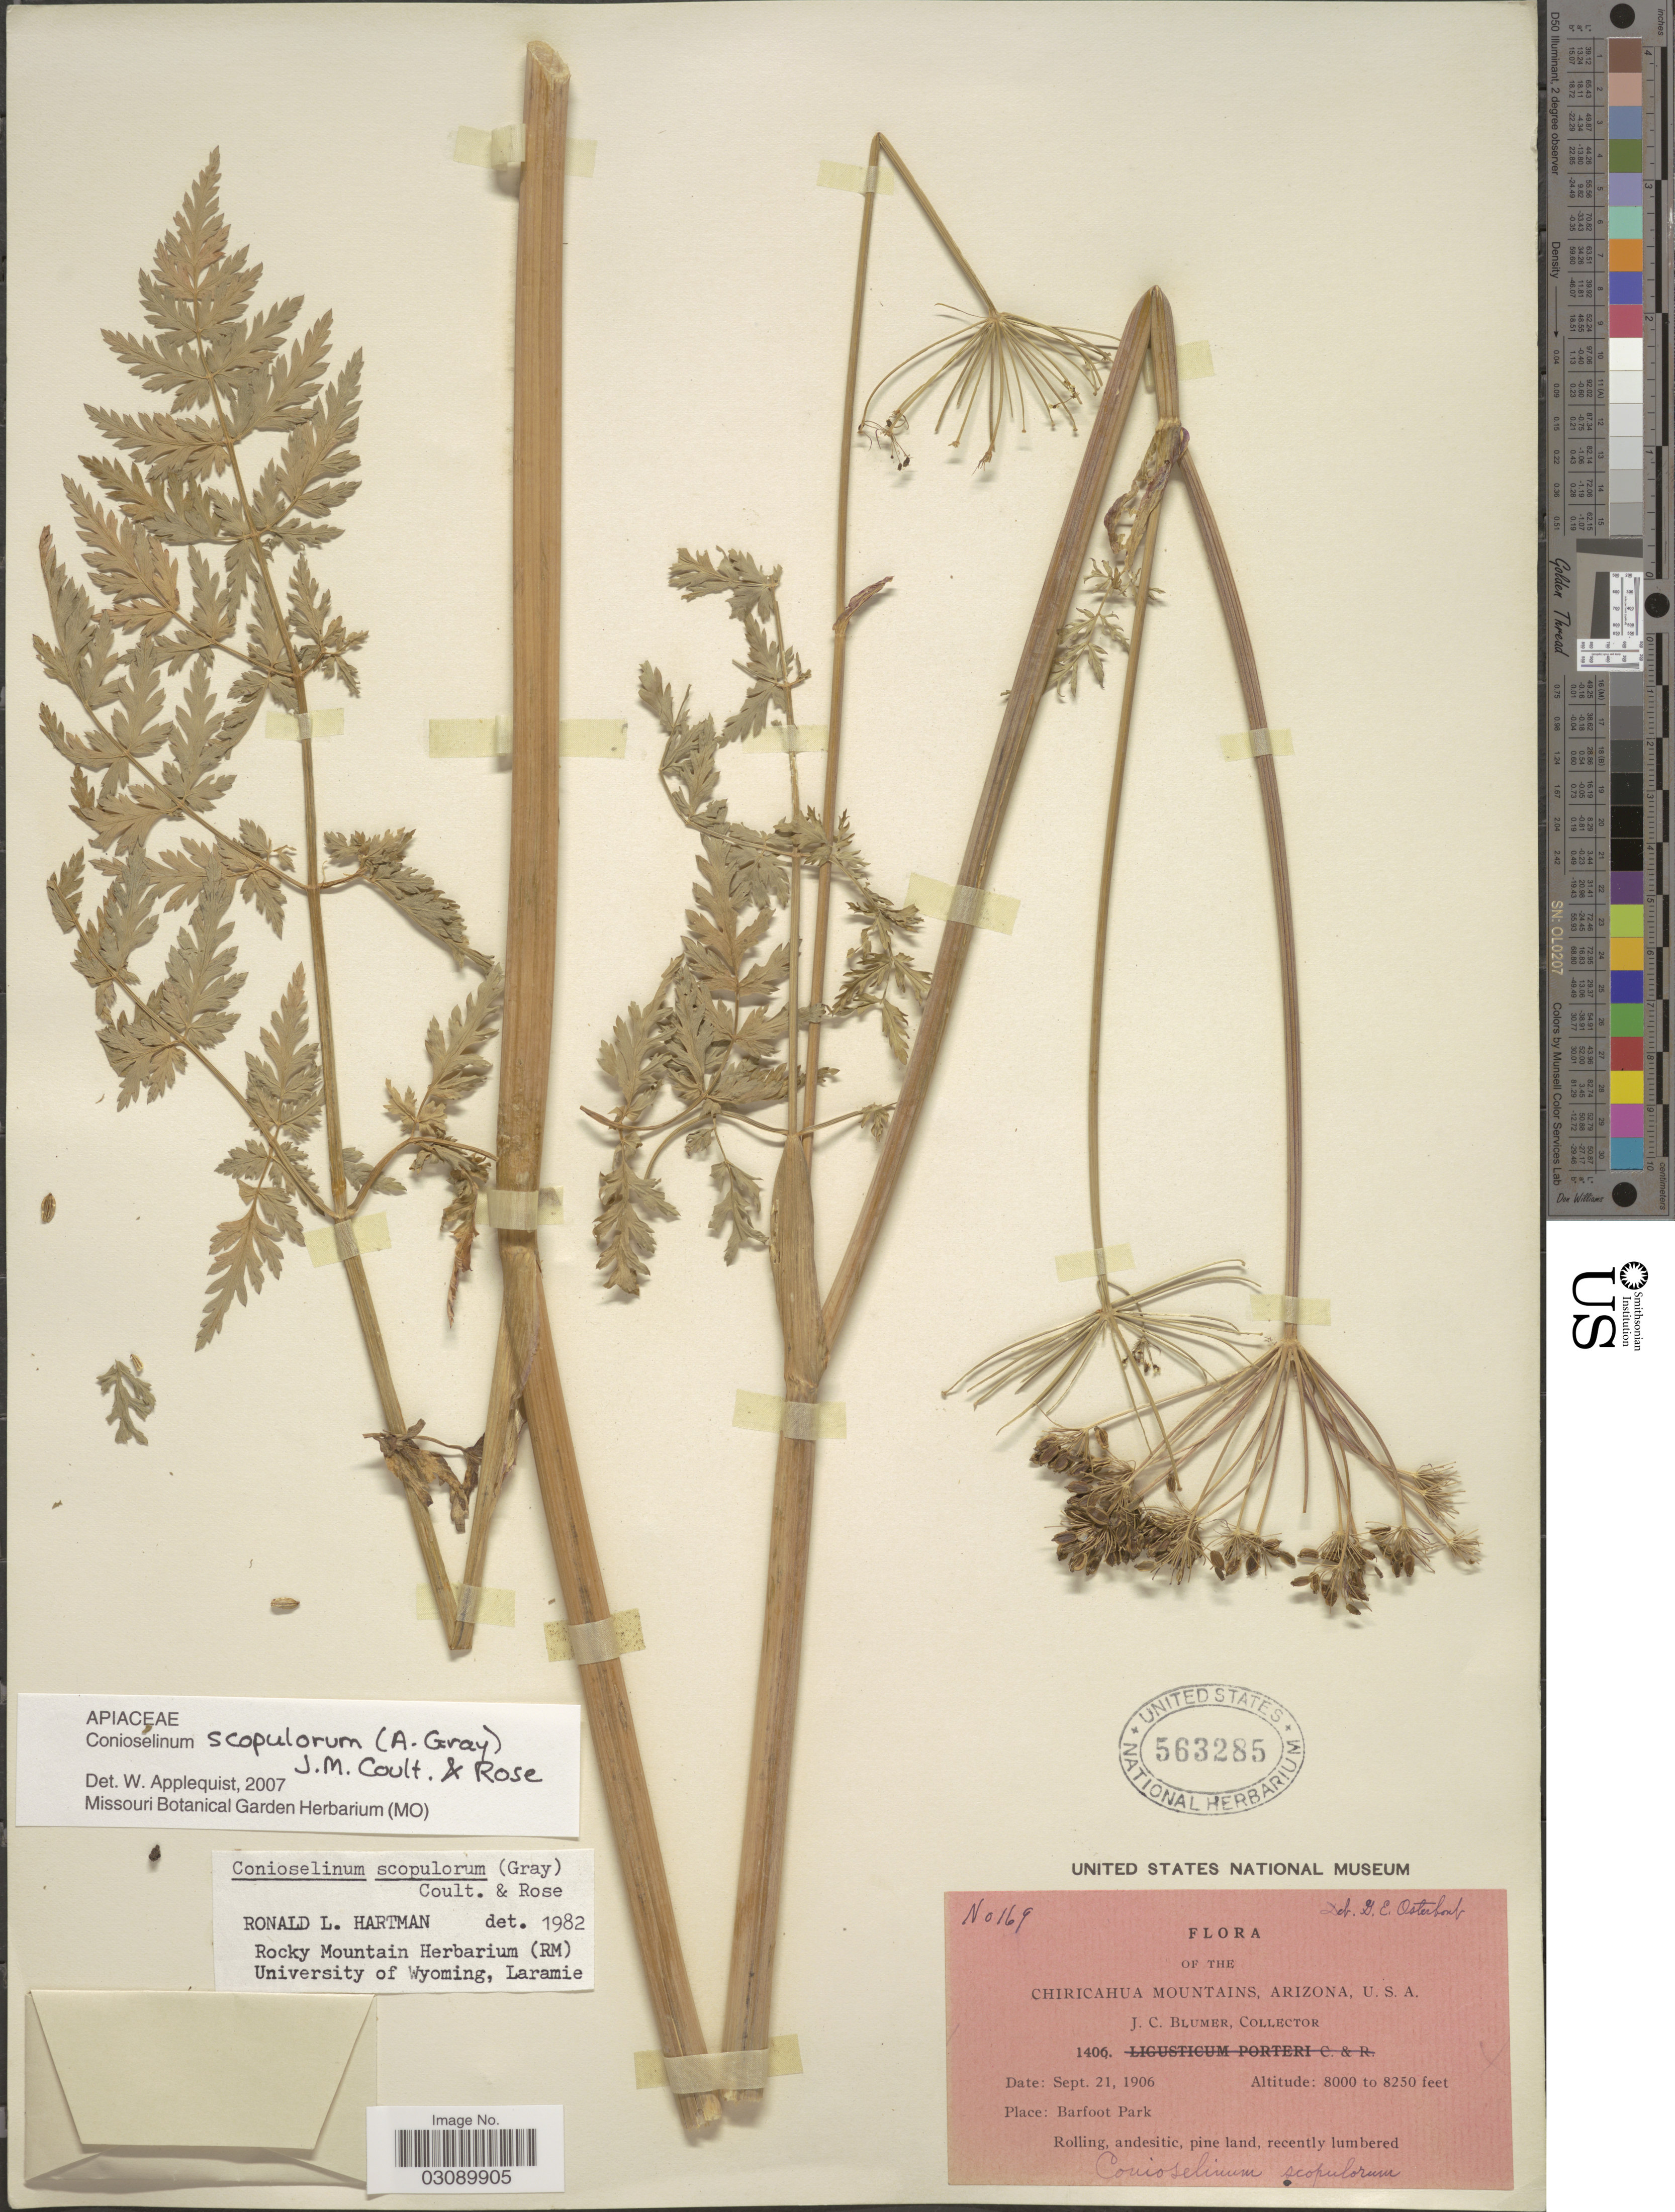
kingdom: Plantae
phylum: Tracheophyta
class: Magnoliopsida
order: Apiales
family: Apiaceae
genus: Conioselinum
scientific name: Conioselinum scopulorum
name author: (A. Gray) J.M. Coult. & Rose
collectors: J. C. Blumer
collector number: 169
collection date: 1906-09-21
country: United States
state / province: Arizona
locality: Chiricahua Mountains. Barfoot Park.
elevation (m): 2438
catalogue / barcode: US 563285